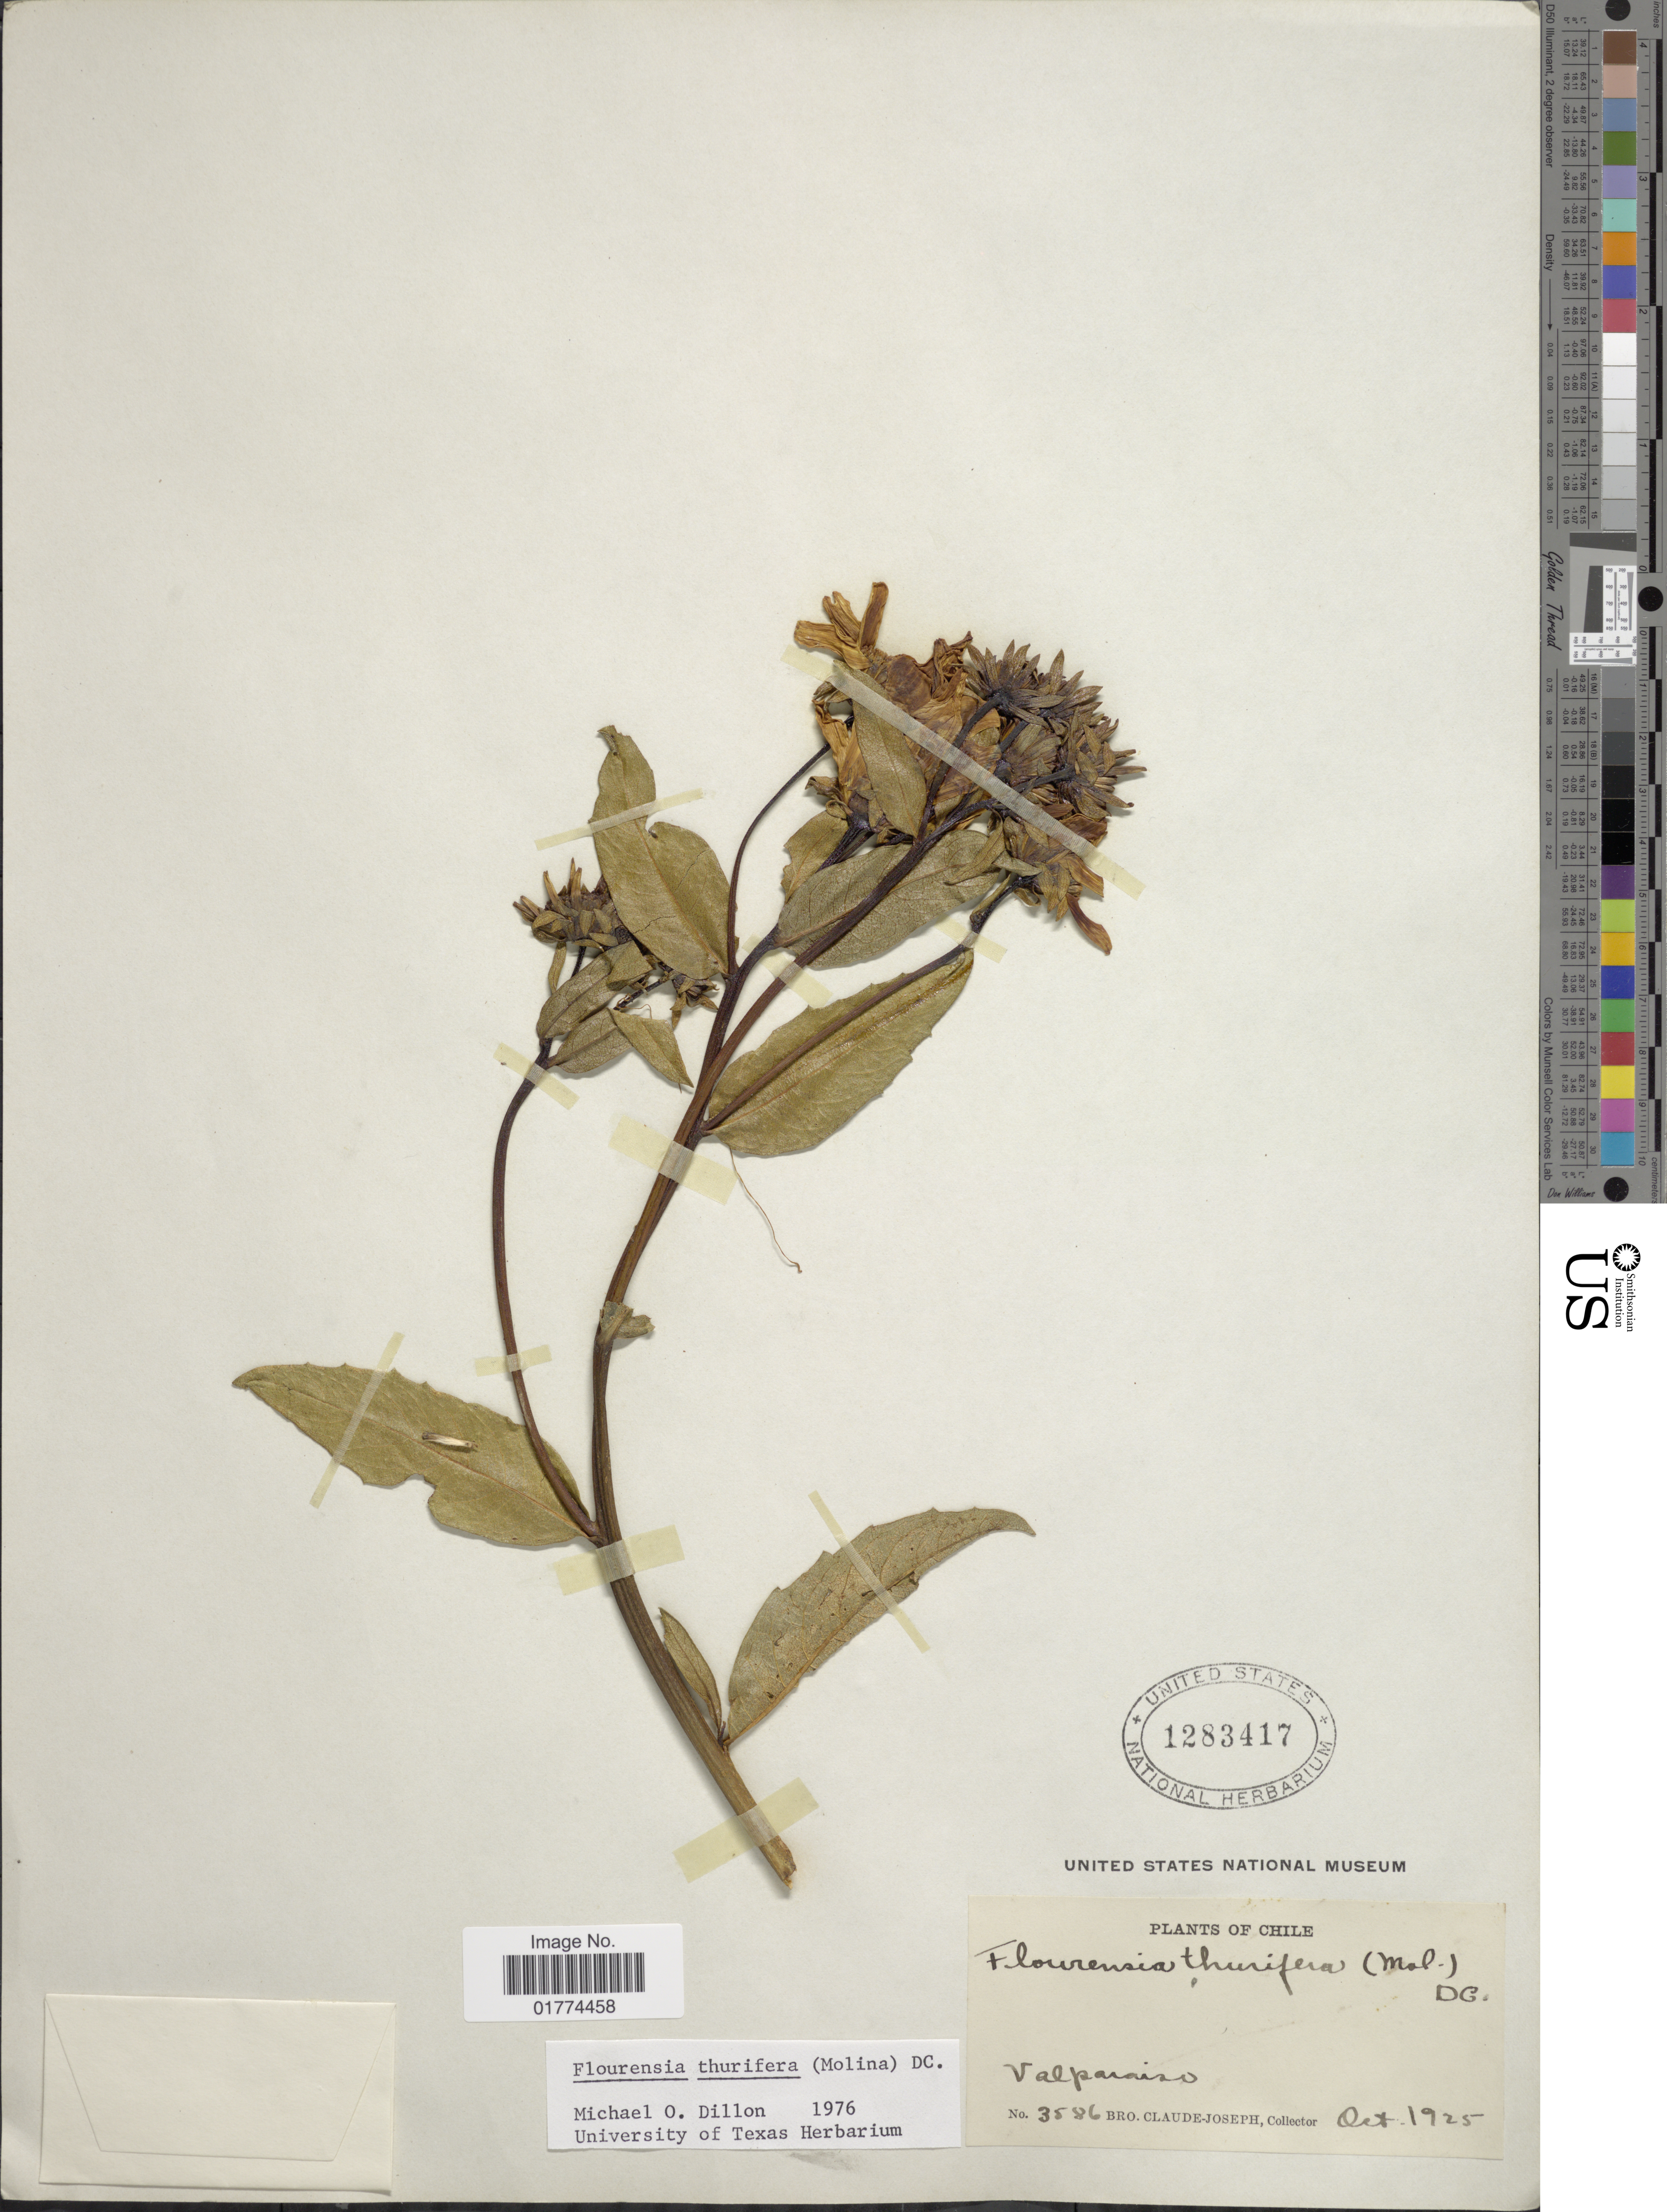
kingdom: Plantae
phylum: Tracheophyta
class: Magnoliopsida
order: Asterales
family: Asteraceae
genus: Flourensia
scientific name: Flourensia thurifera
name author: (Molina) DC.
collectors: Bro. Claude-Joseph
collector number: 3586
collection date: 1925-10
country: Chile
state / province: Valparaíso (V)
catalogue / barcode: US 1283417